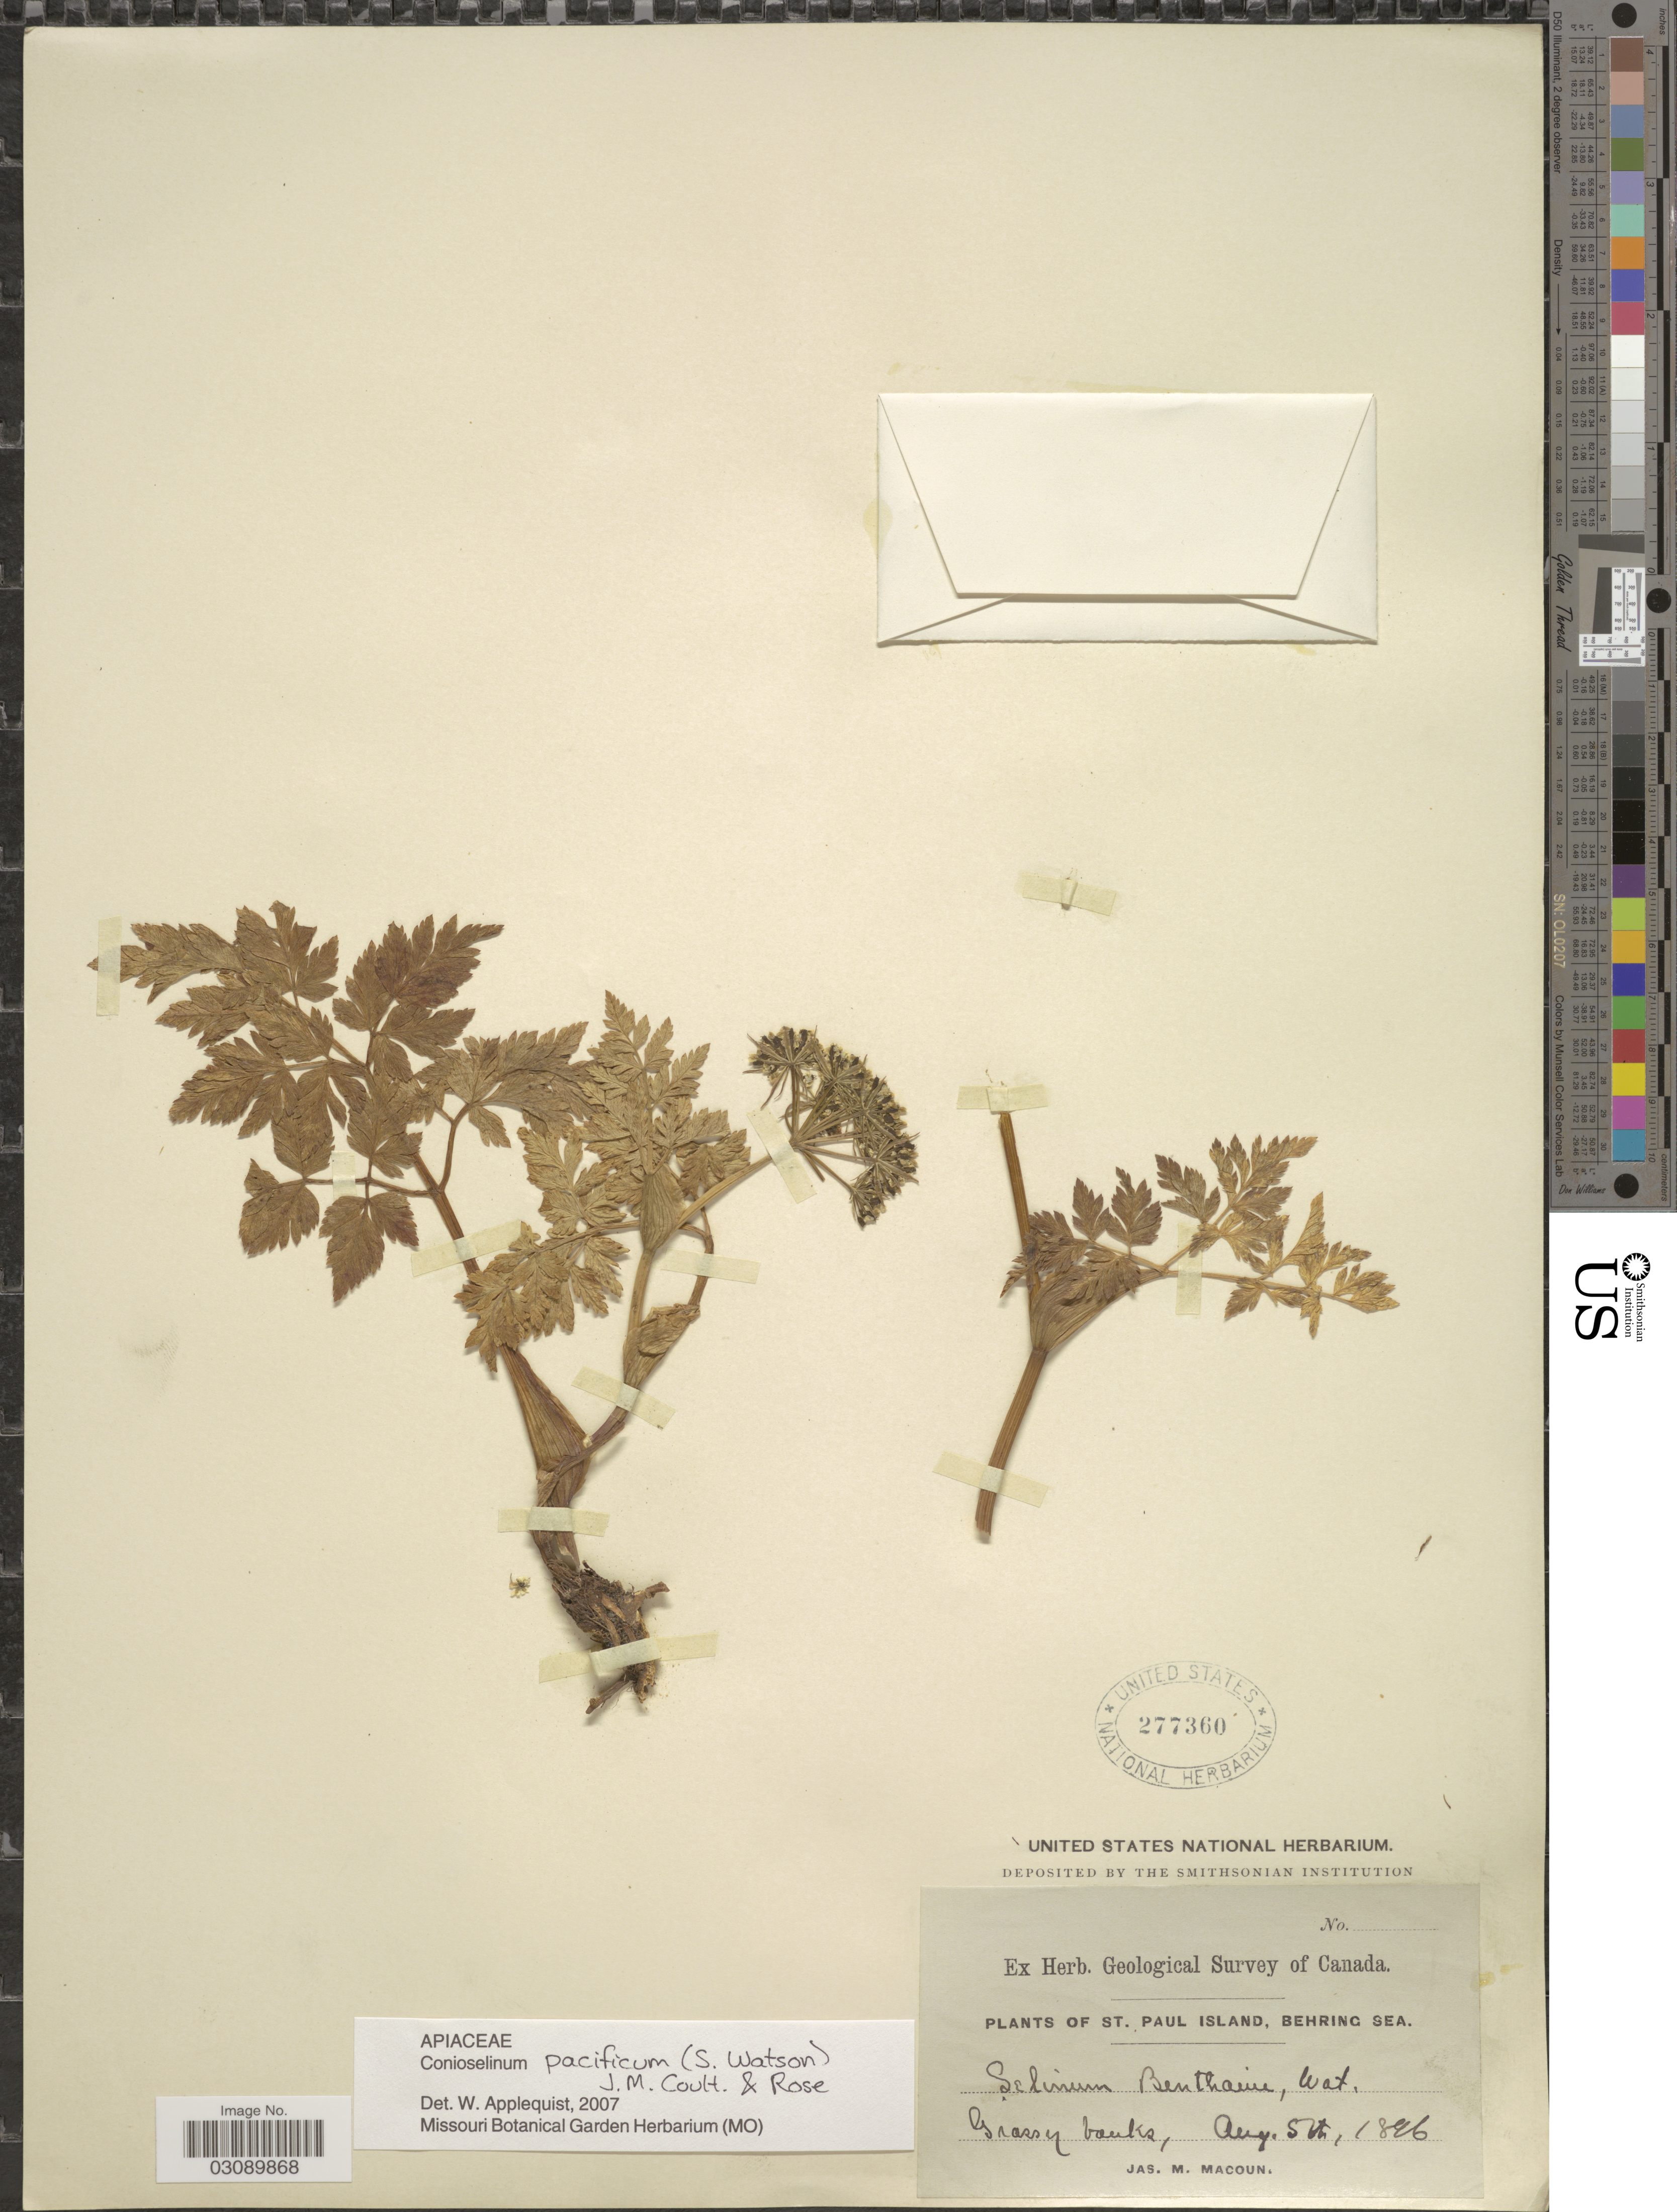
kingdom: Plantae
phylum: Tracheophyta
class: Magnoliopsida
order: Apiales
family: Apiaceae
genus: Conioselinum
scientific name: Conioselinum pacificum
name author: (S. Watson) J.M. Coult. & Rose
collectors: J. M. Macoun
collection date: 1896-08-05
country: United States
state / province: Alaska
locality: St. Paul Island, Behring Sea.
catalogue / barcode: US 277360